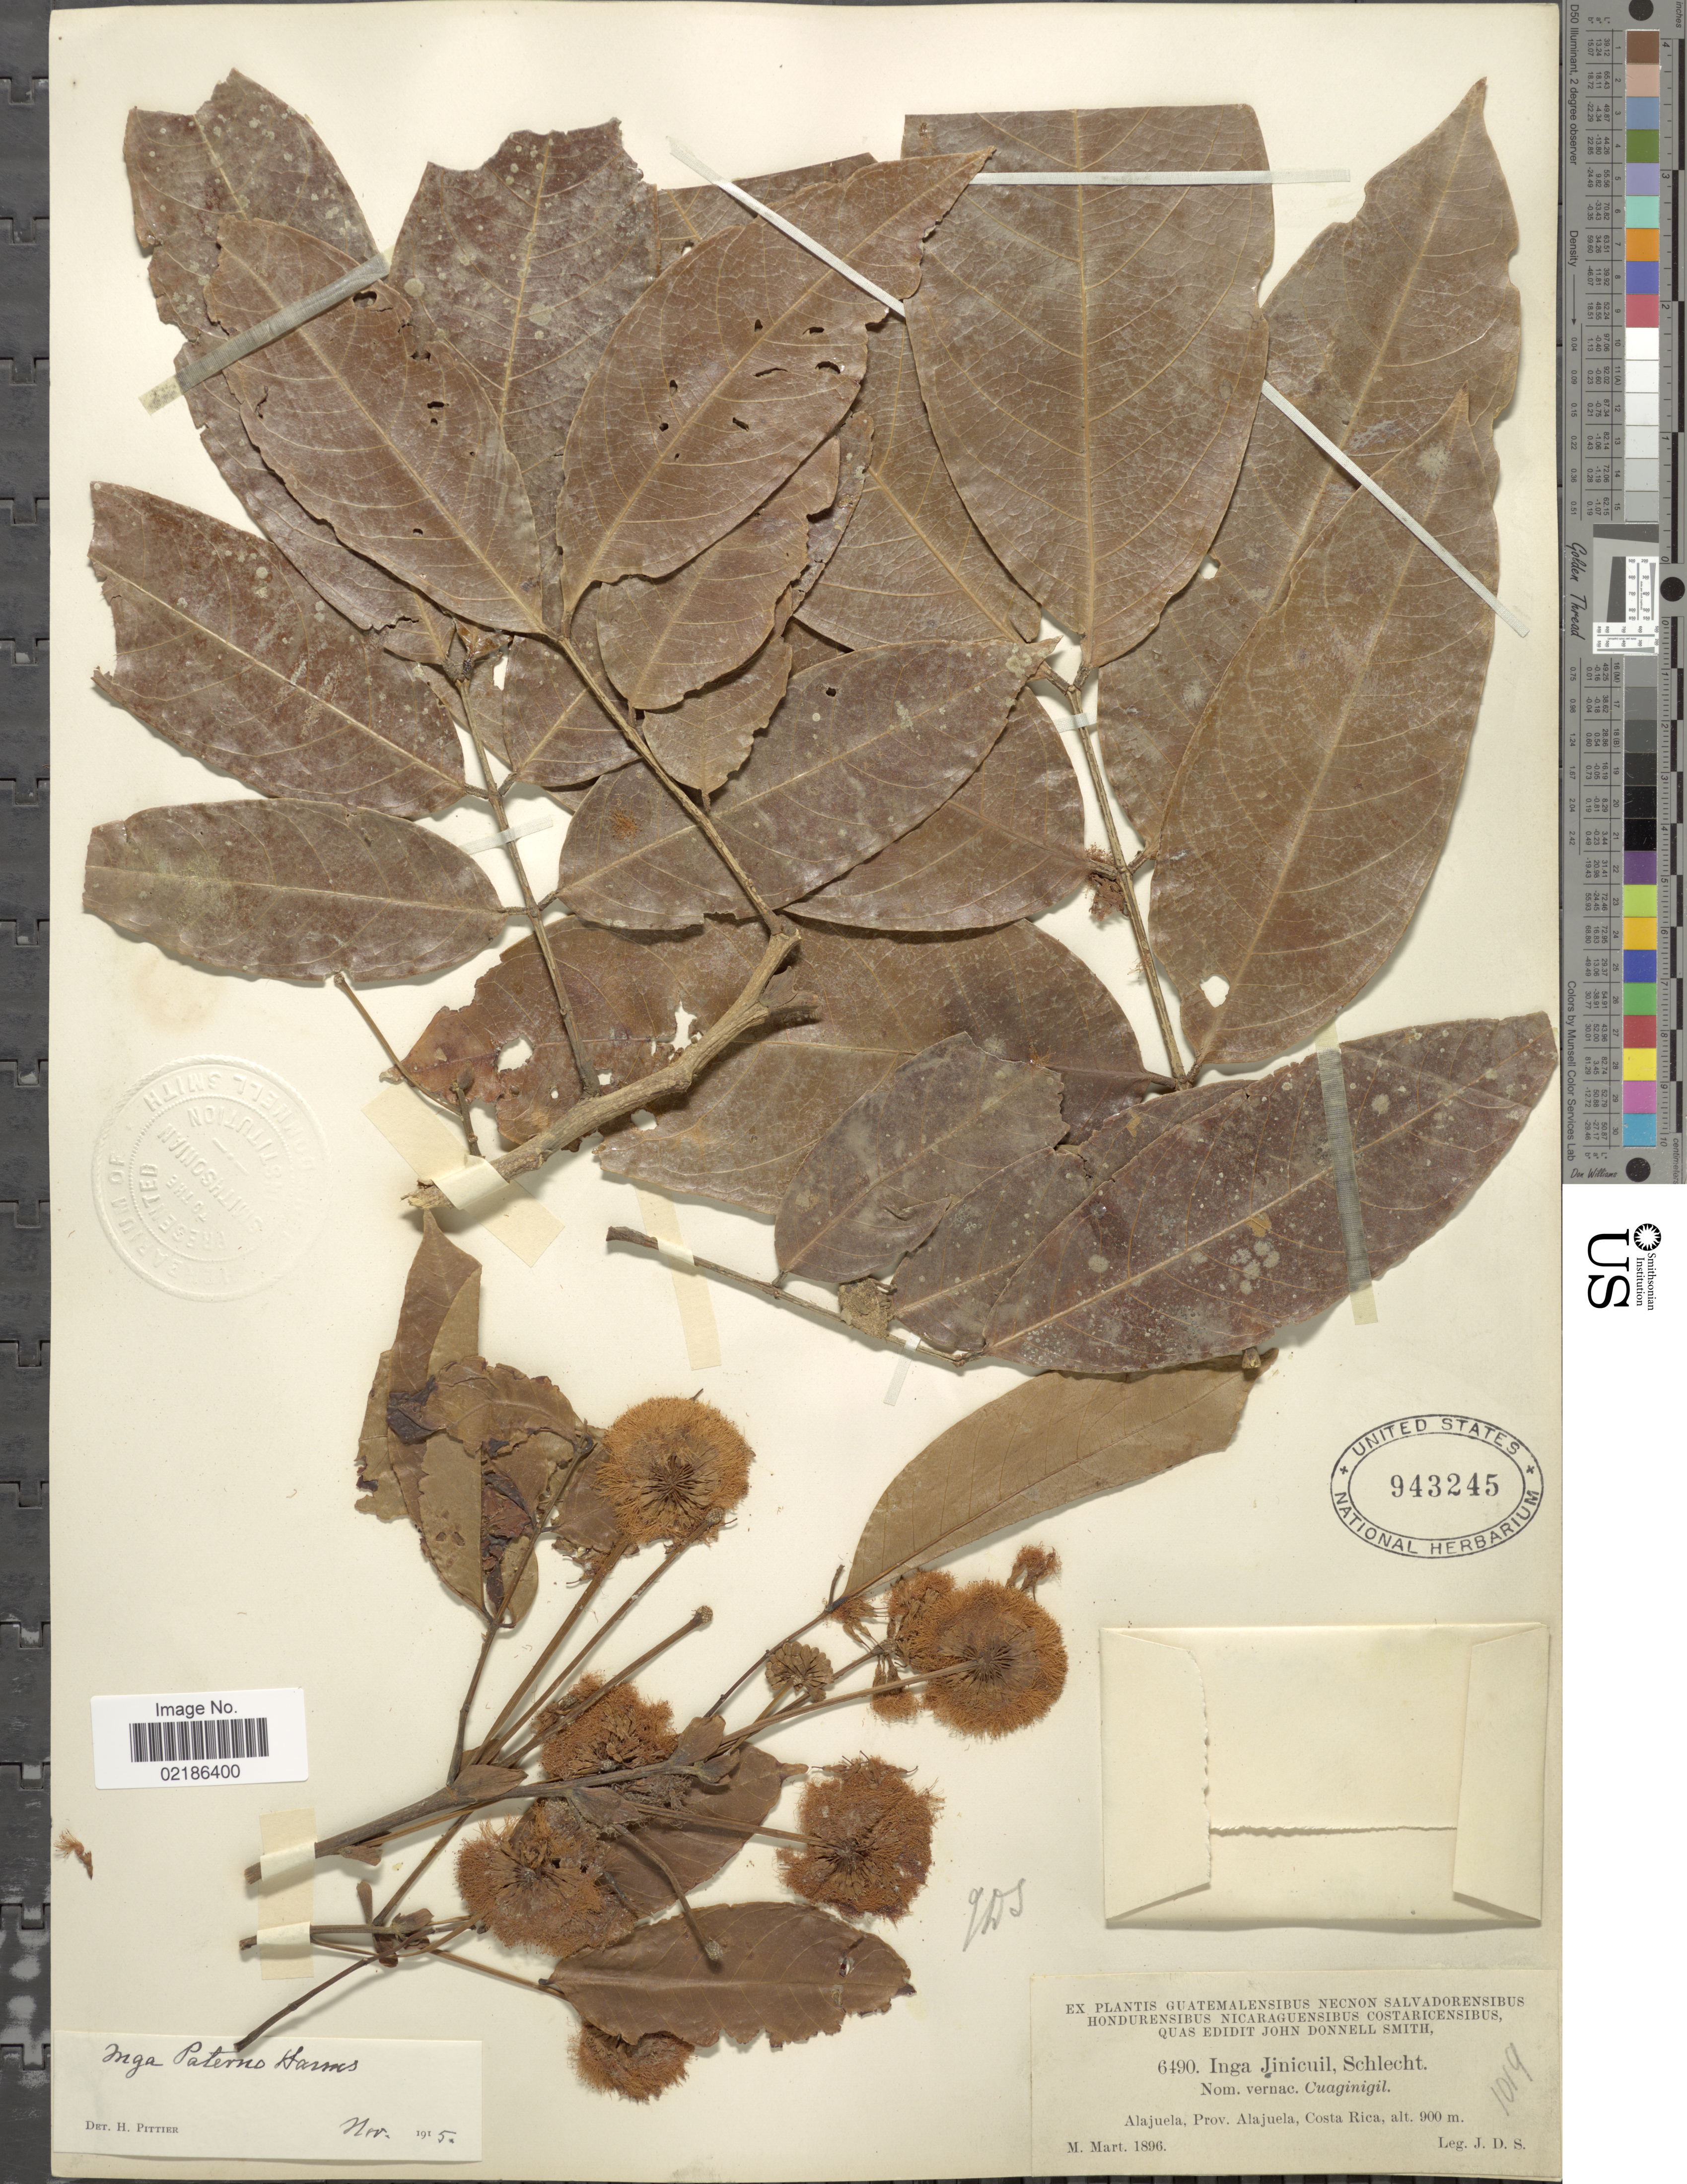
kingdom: Plantae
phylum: Tracheophyta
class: Magnoliopsida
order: Fabales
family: Fabaceae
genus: Inga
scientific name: Inga paterno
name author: Harms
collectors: J. Donnell Smith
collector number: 6490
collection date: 1896-03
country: Costa Rica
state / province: Alajuela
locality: Prov. Alajuela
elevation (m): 900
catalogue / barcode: US 943245